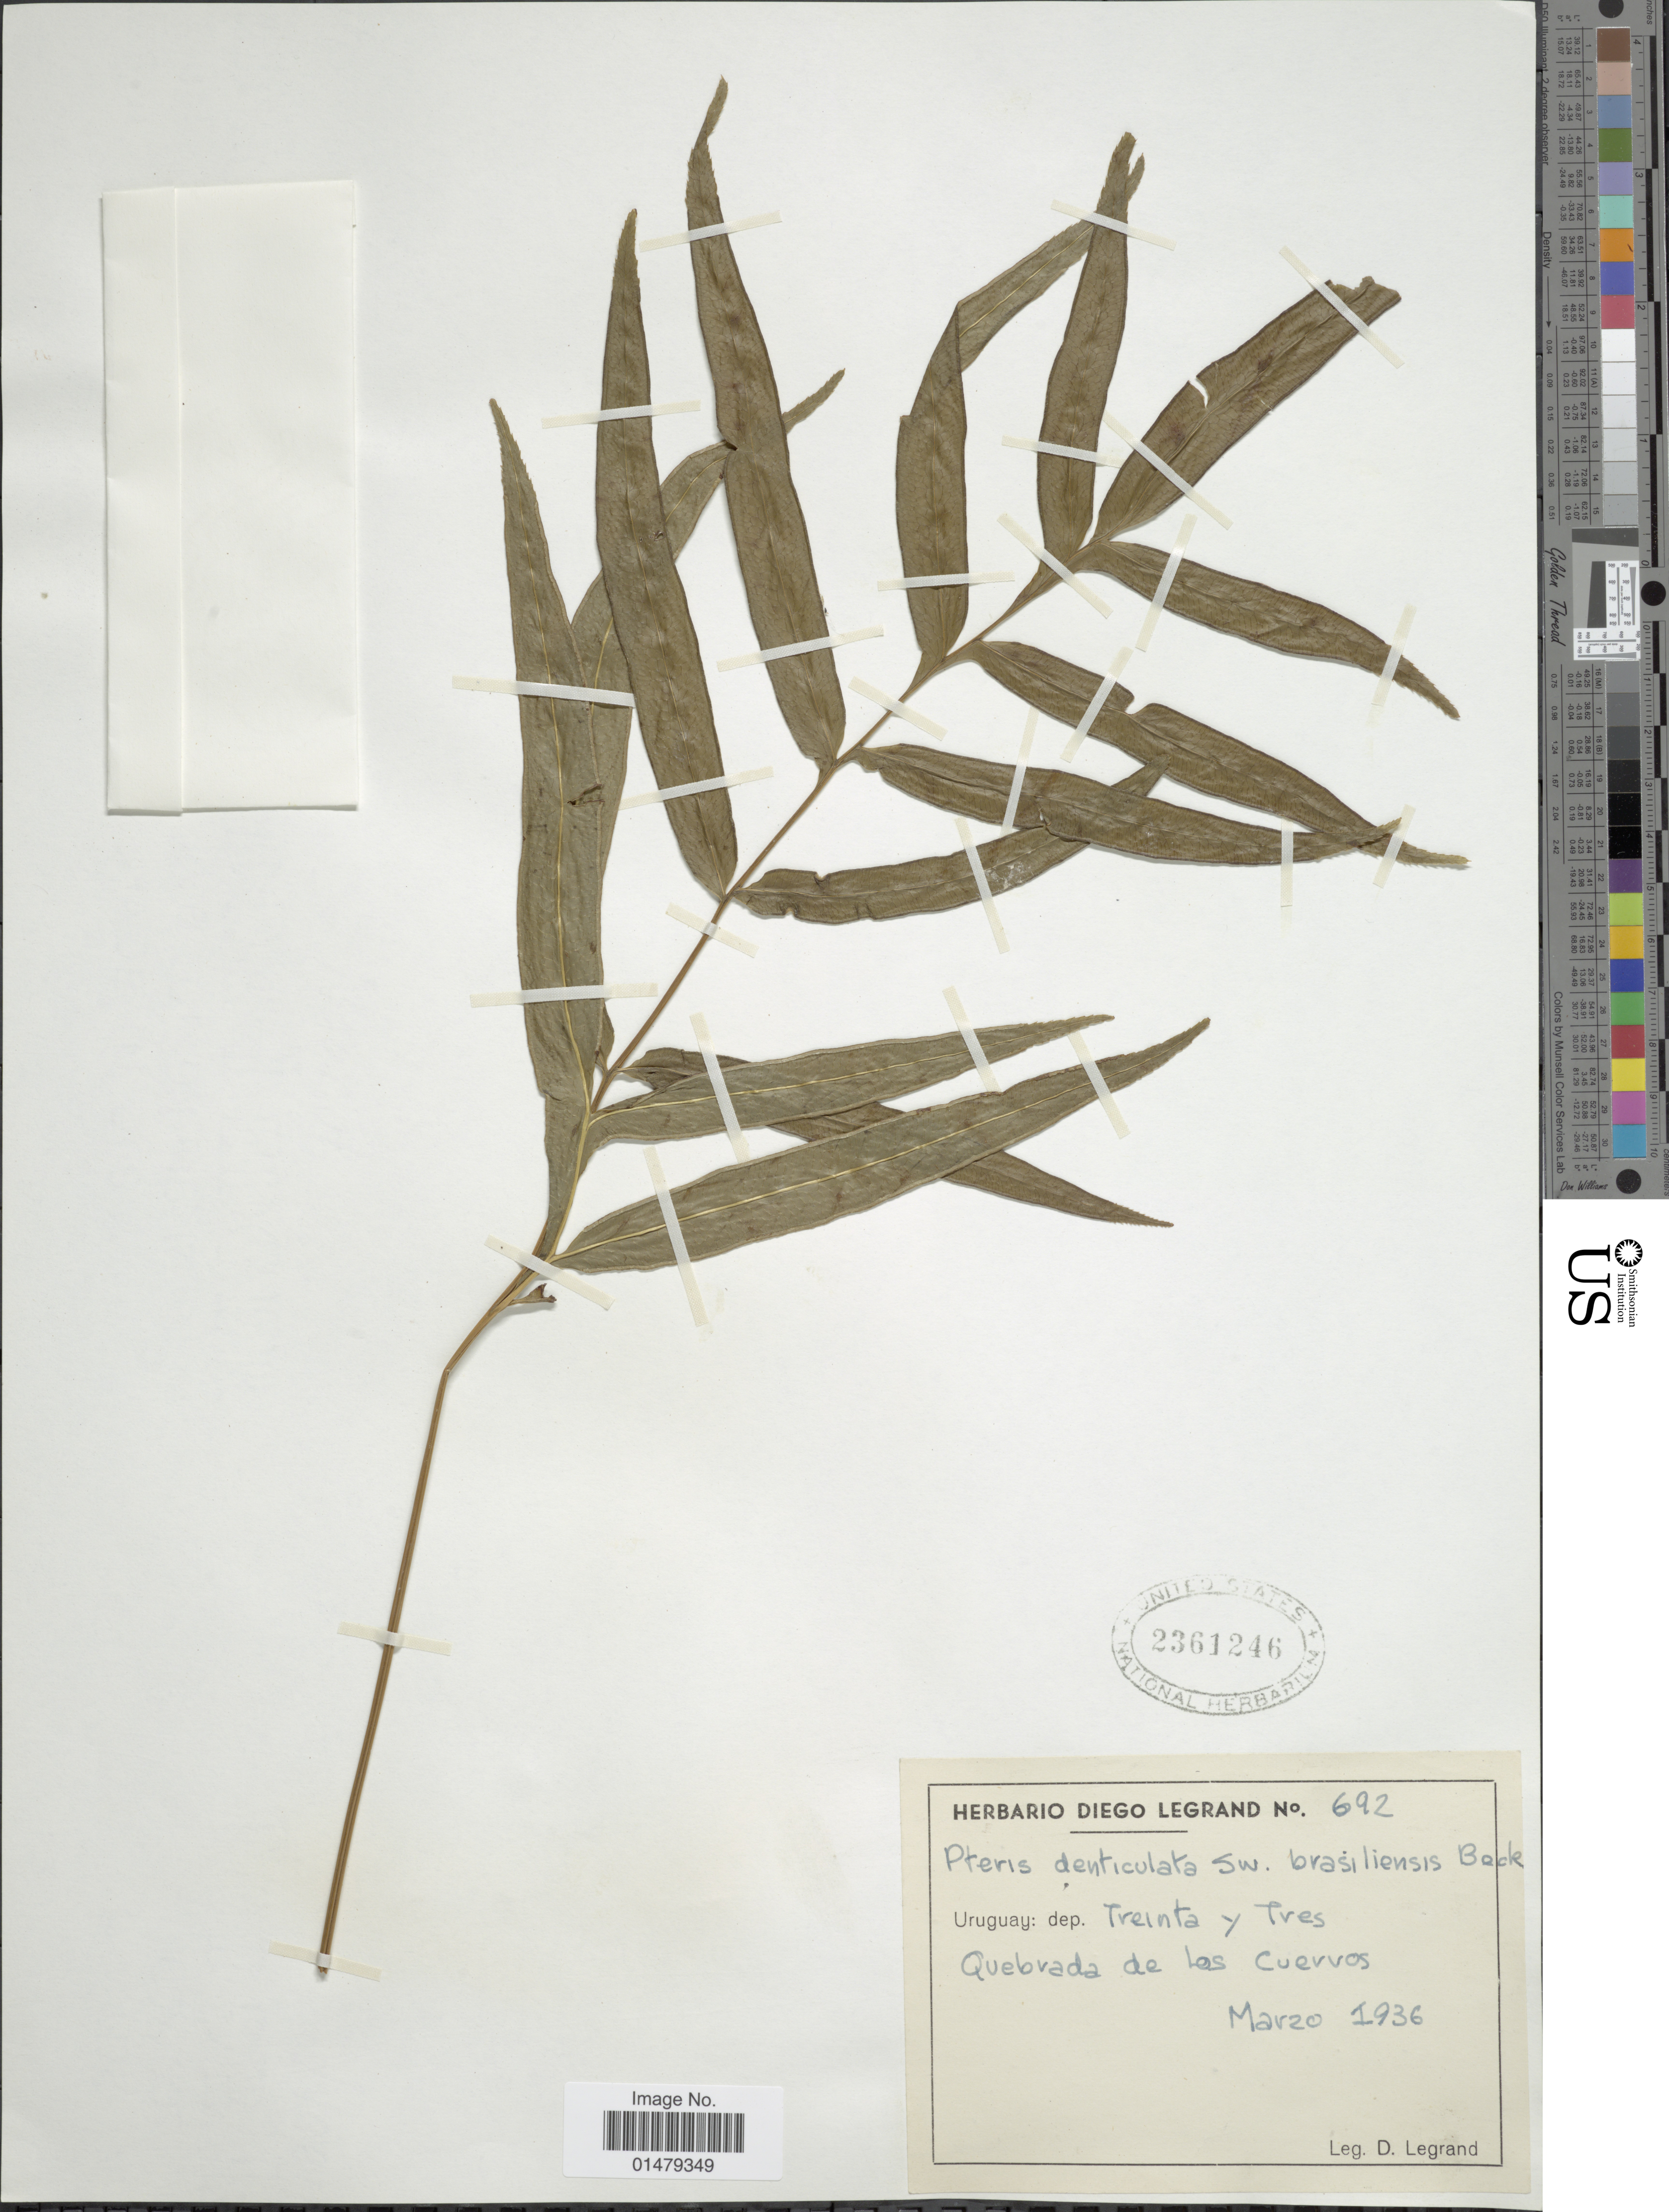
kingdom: Plantae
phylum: Tracheophyta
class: Polypodiopsida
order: Polypodiales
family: Pteridaceae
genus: Pteris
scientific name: Pteris denticulata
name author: Sw.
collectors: C. D. Legrand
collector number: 692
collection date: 1936-03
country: Uruguay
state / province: Treinta y Tres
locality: Quebrada de los Cuervos.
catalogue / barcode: US 2361246